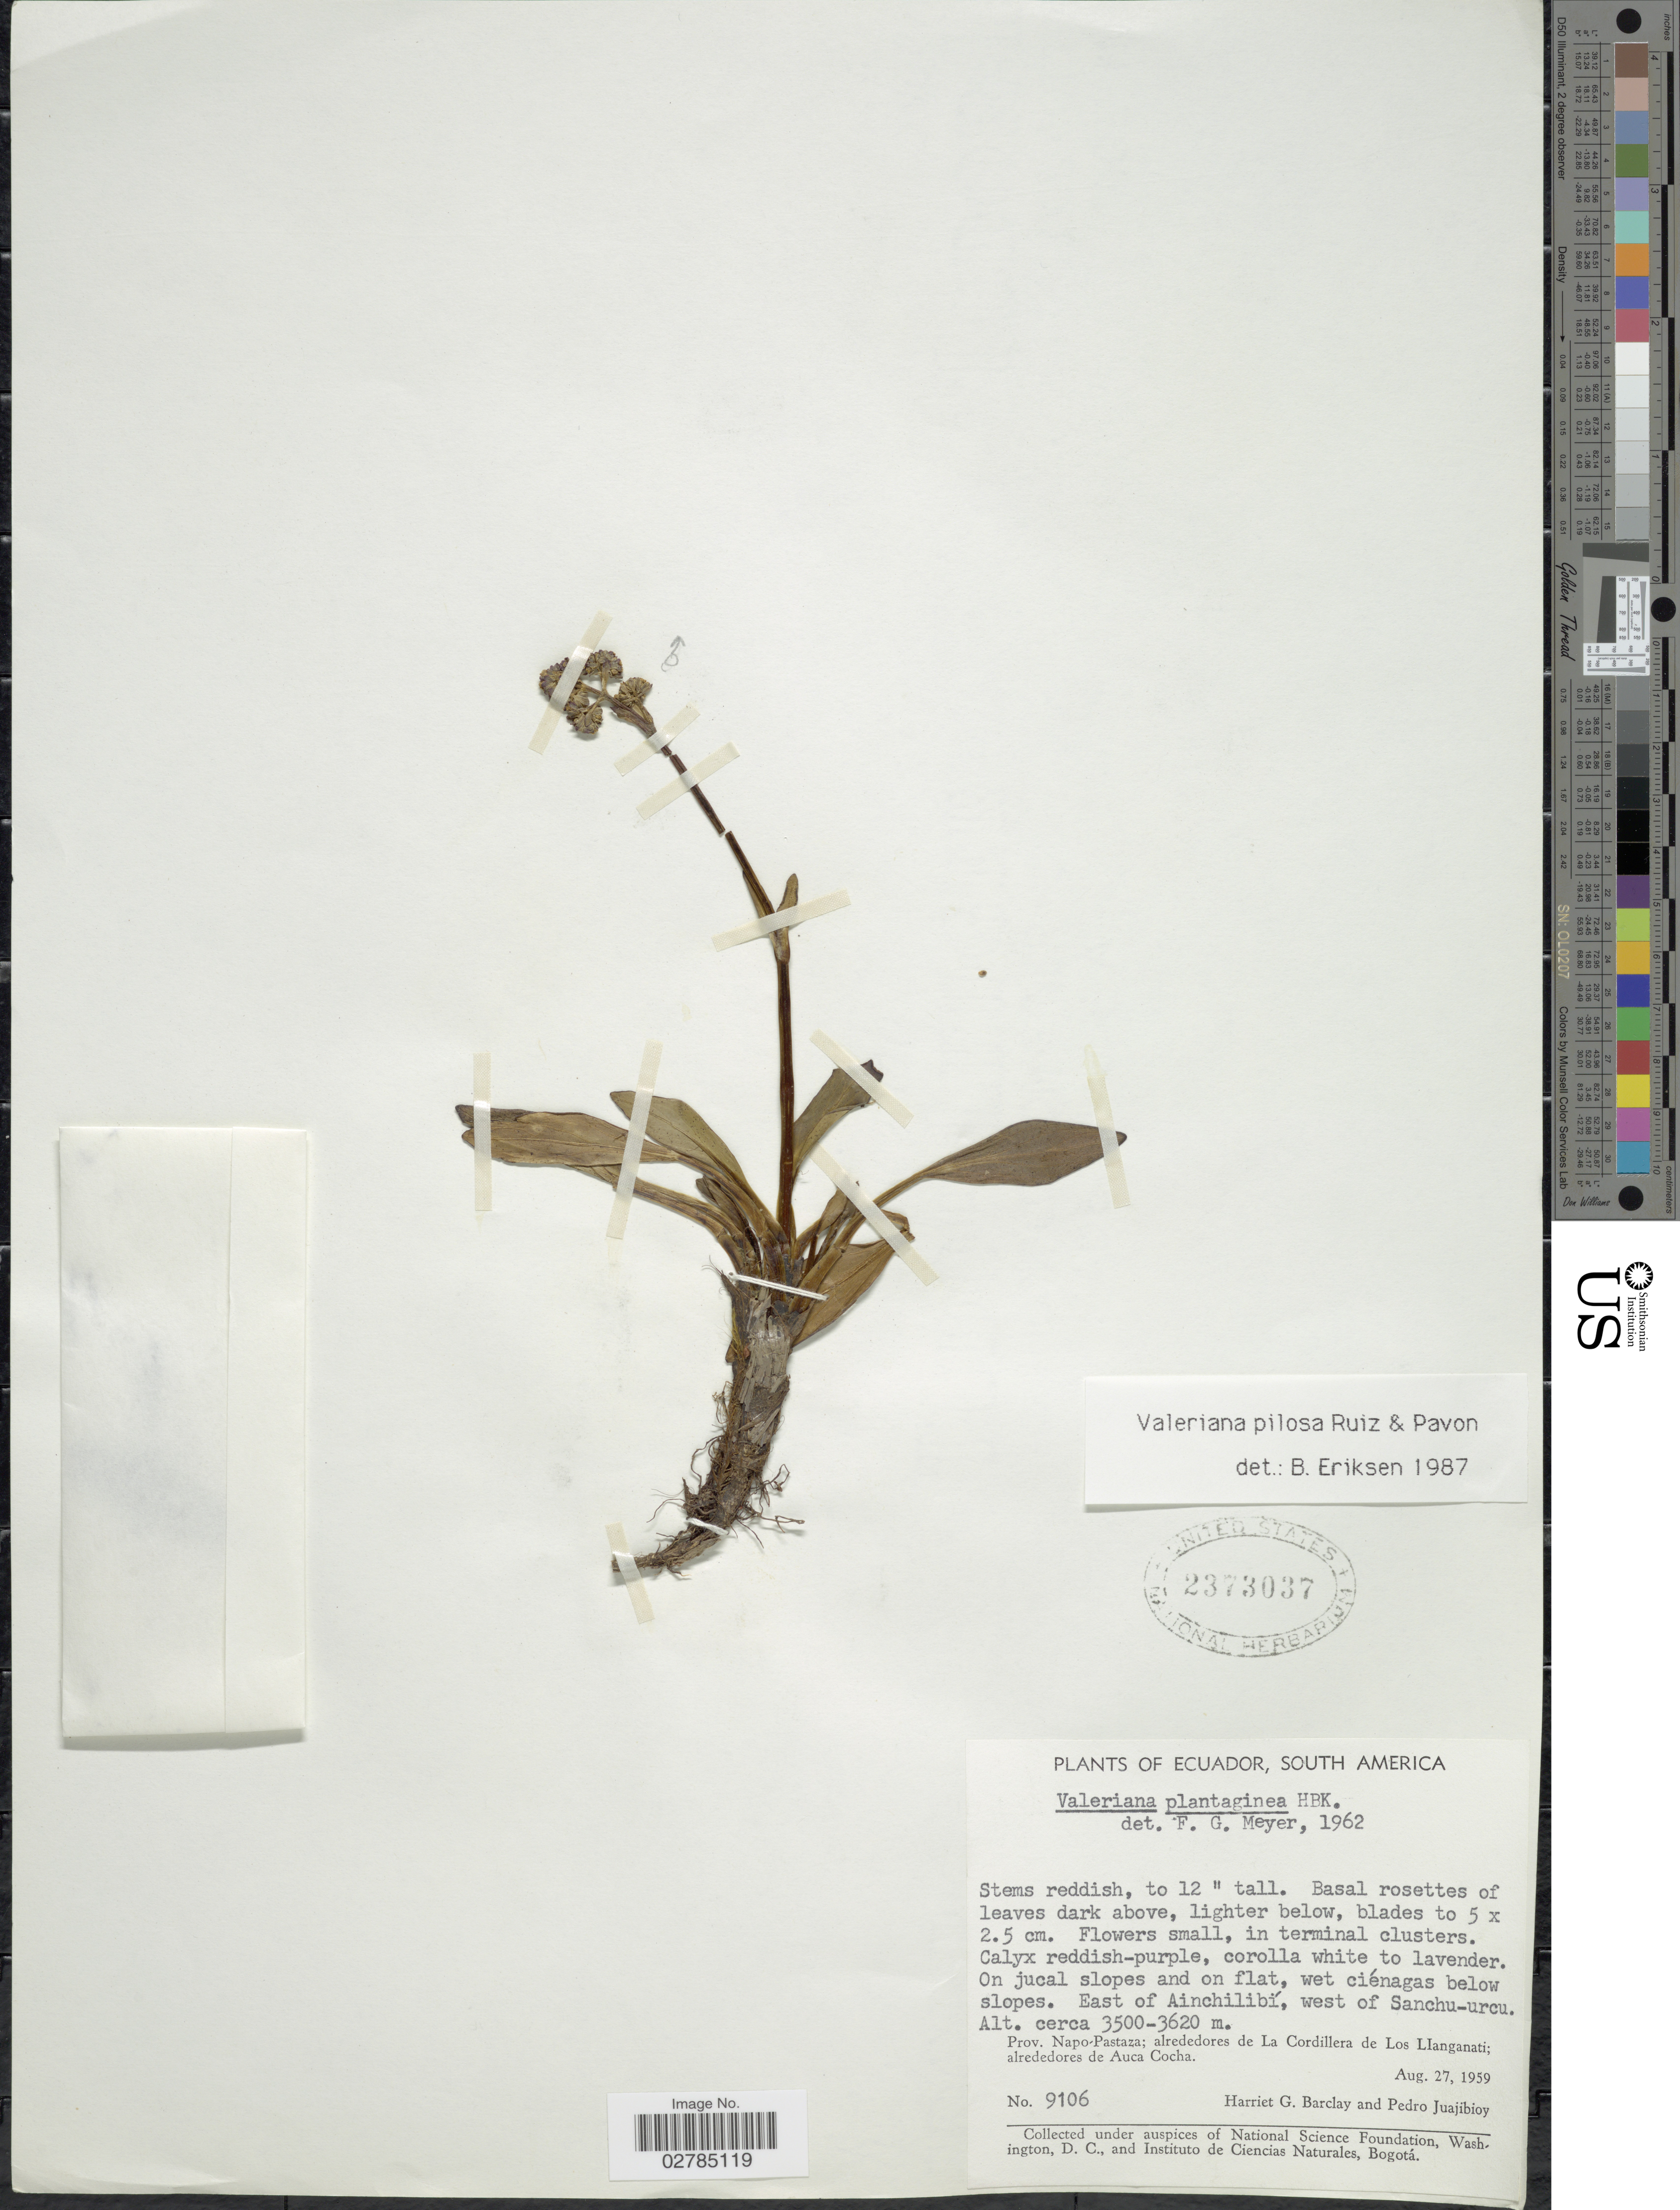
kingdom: Plantae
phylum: Tracheophyta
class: Magnoliopsida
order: Dipsacales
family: Caprifoliaceae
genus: Valeriana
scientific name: Valeriana pilosa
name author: Ruiz & Pav.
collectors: H. G. Barclay & P. Juajibioy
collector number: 9106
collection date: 1959-08-27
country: Ecuador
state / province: Napo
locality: East of Ainchilibí, west of Sanchu-urcu, Prov. Napo-Pastaza, alrededores de La Cordillera de Los Llanganati; alrededores de Auca Cocha.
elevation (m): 3500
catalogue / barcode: US 2373037